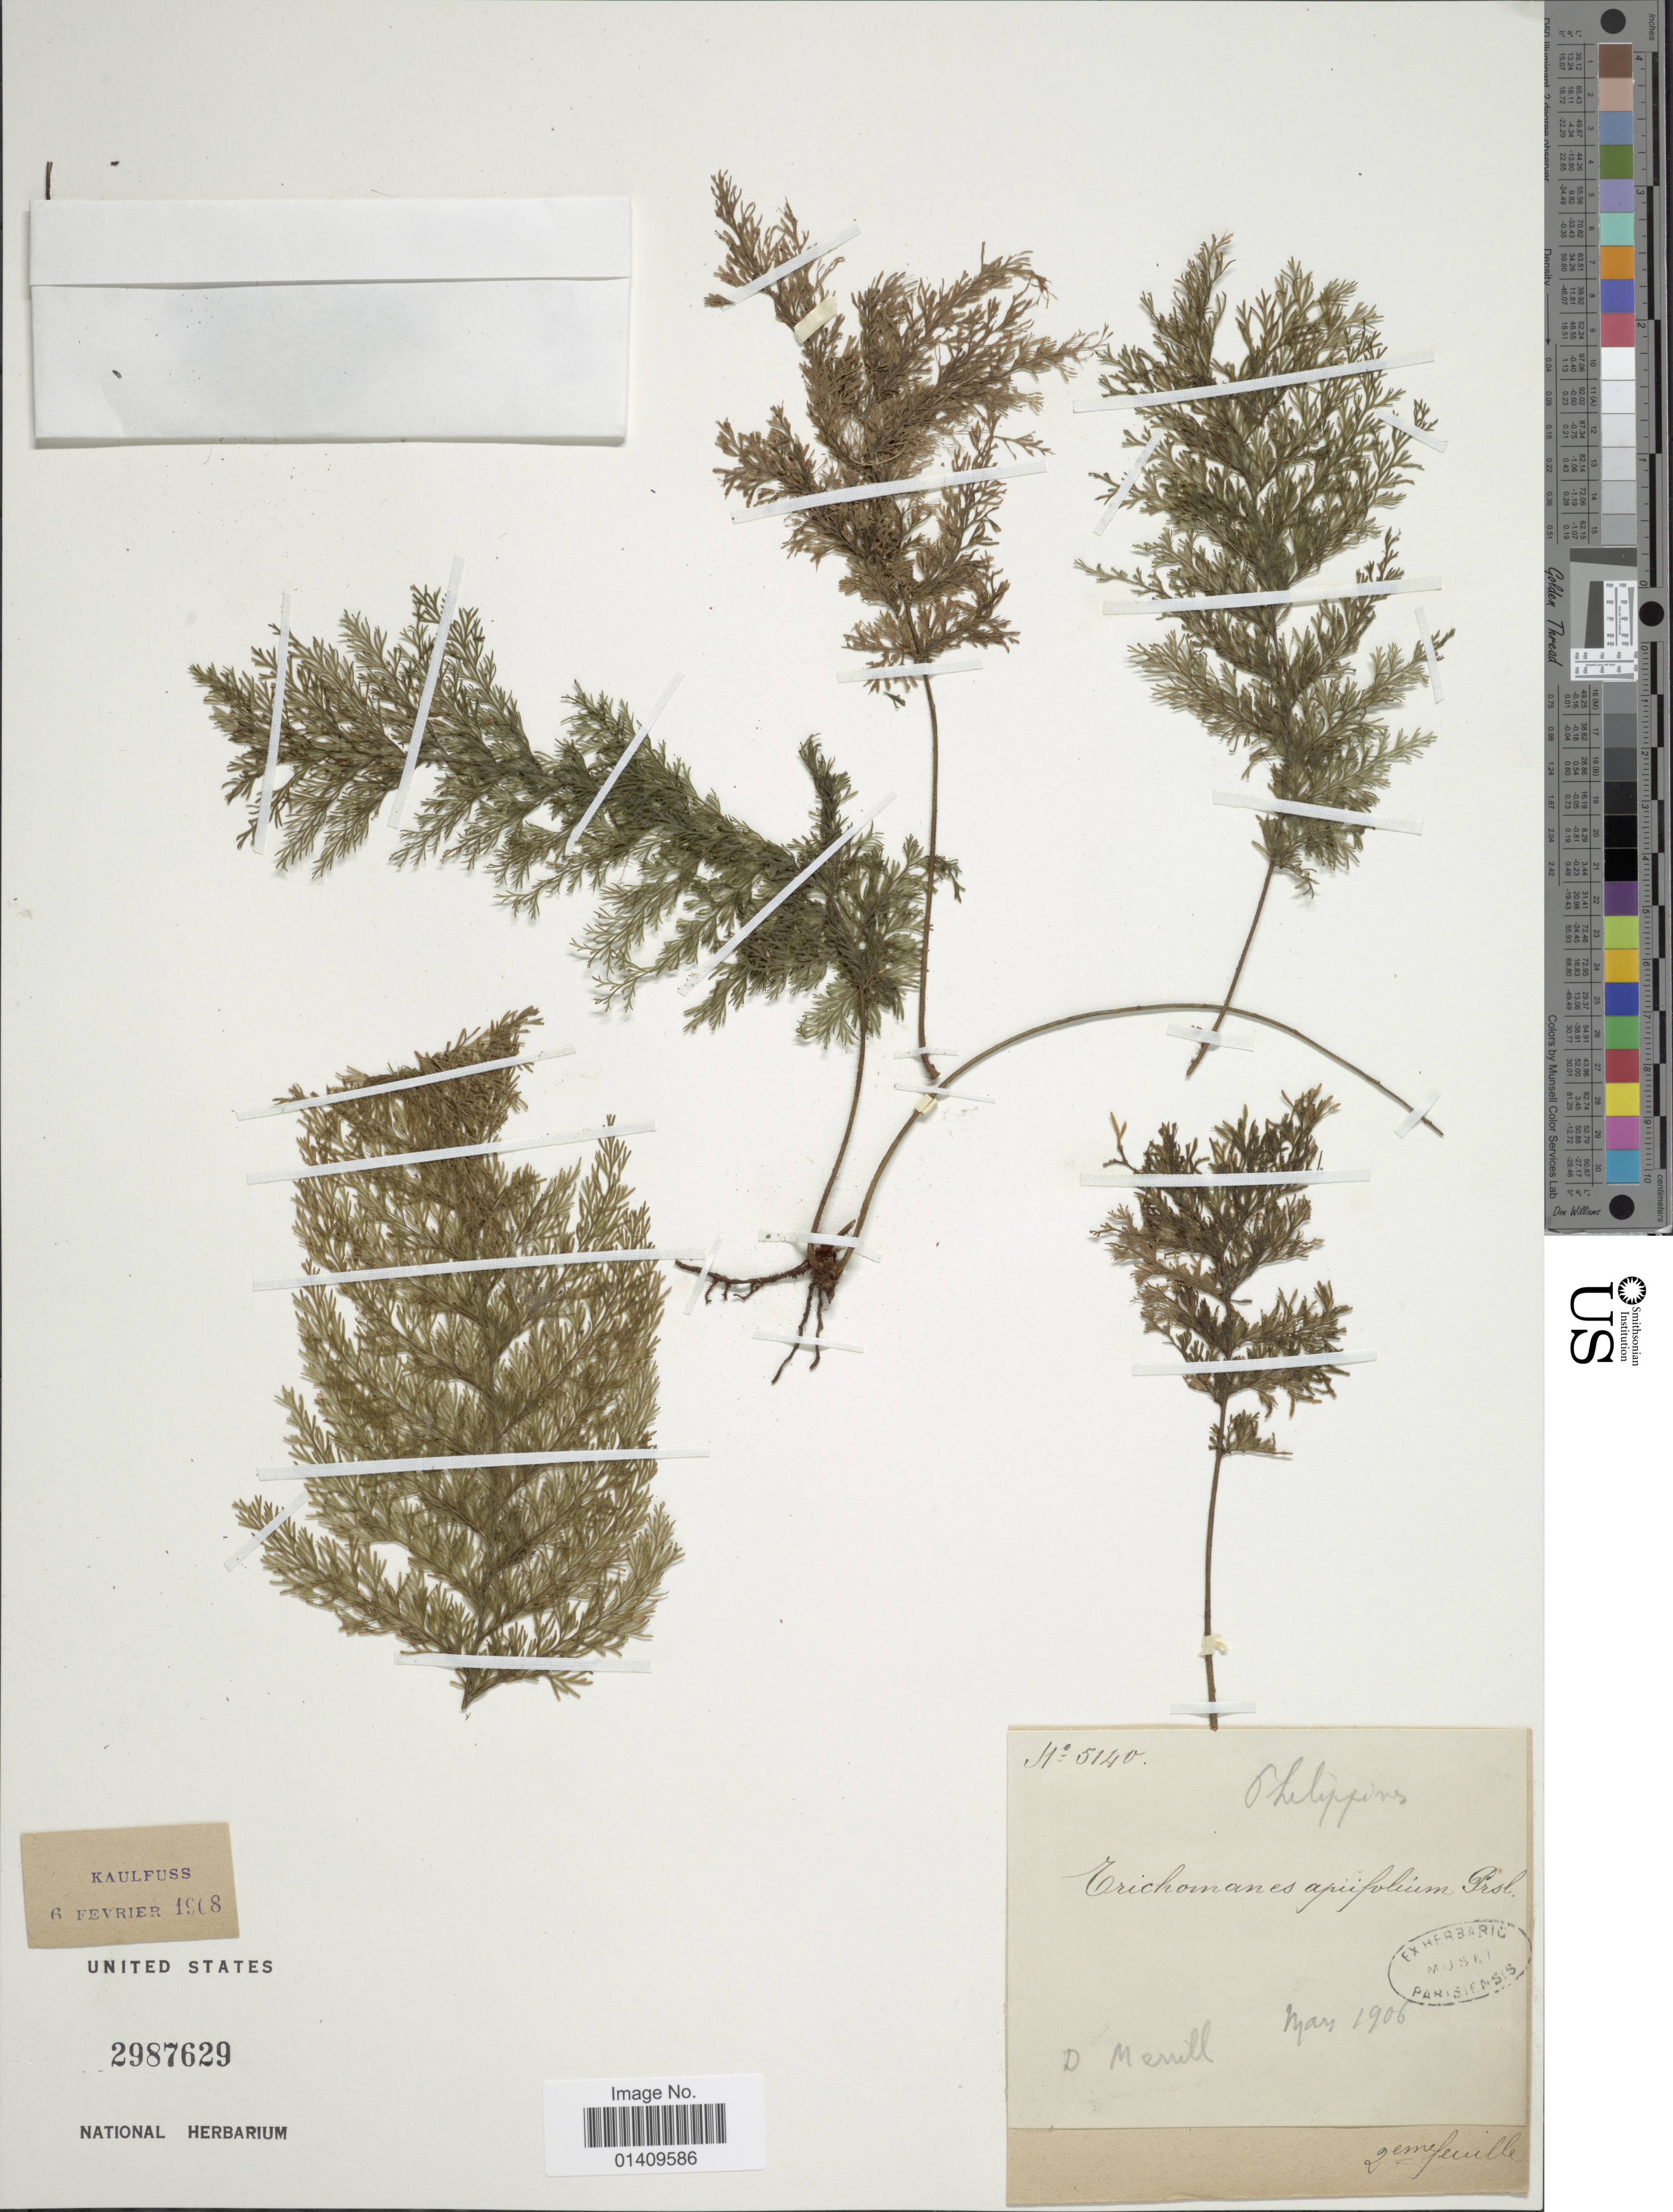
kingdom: Plantae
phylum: Tracheophyta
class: Polypodiopsida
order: Hymenophyllales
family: Hymenophyllaceae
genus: Callistopteris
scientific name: Callistopteris apiifolia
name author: (C. Presl) Copel.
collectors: D. Merrill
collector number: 5140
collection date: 1906-05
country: Philippines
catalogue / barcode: US 2987629